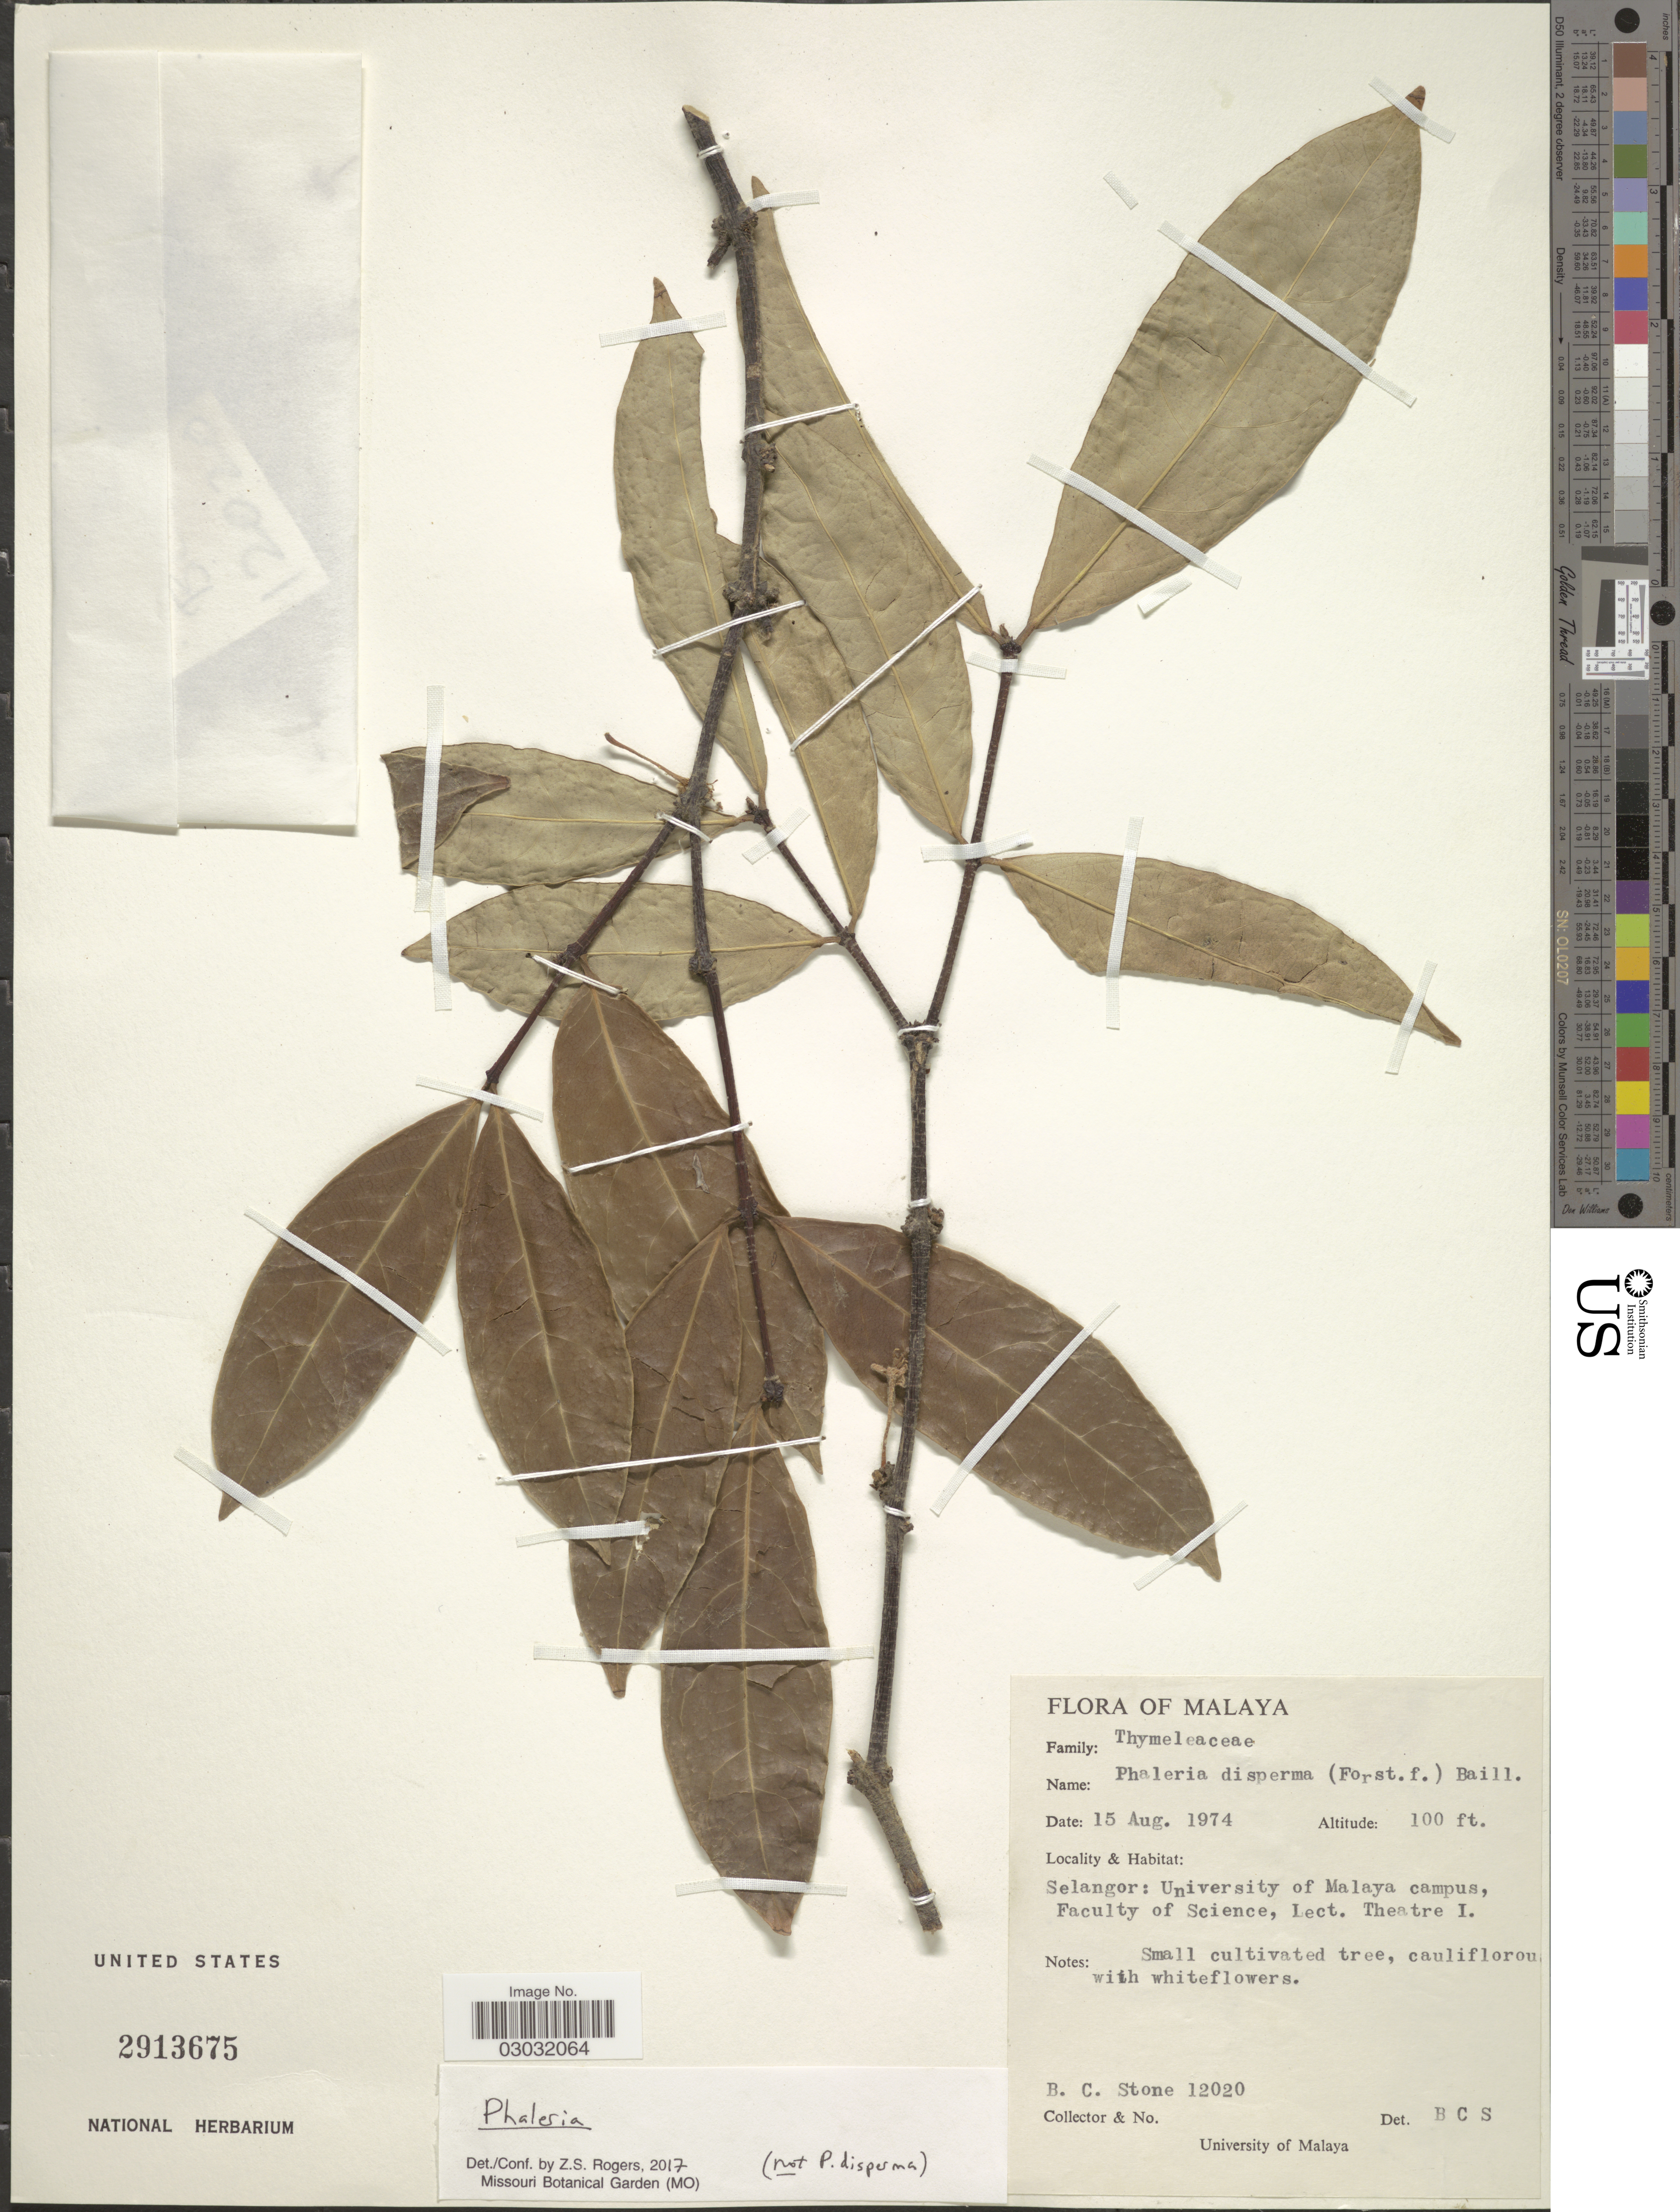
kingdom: Plantae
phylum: Tracheophyta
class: Magnoliopsida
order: Malvales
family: Thymelaeaceae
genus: Phaleria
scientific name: Phaleria disperma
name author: (G. Forst.) Baill.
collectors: B. C. Stone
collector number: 12020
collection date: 1974-08-15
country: Malaysia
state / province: Selangor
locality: Malaya, University of Malaya campus, Faculty of Science, Lect. Theatre I.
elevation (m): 30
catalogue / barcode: US 2913675